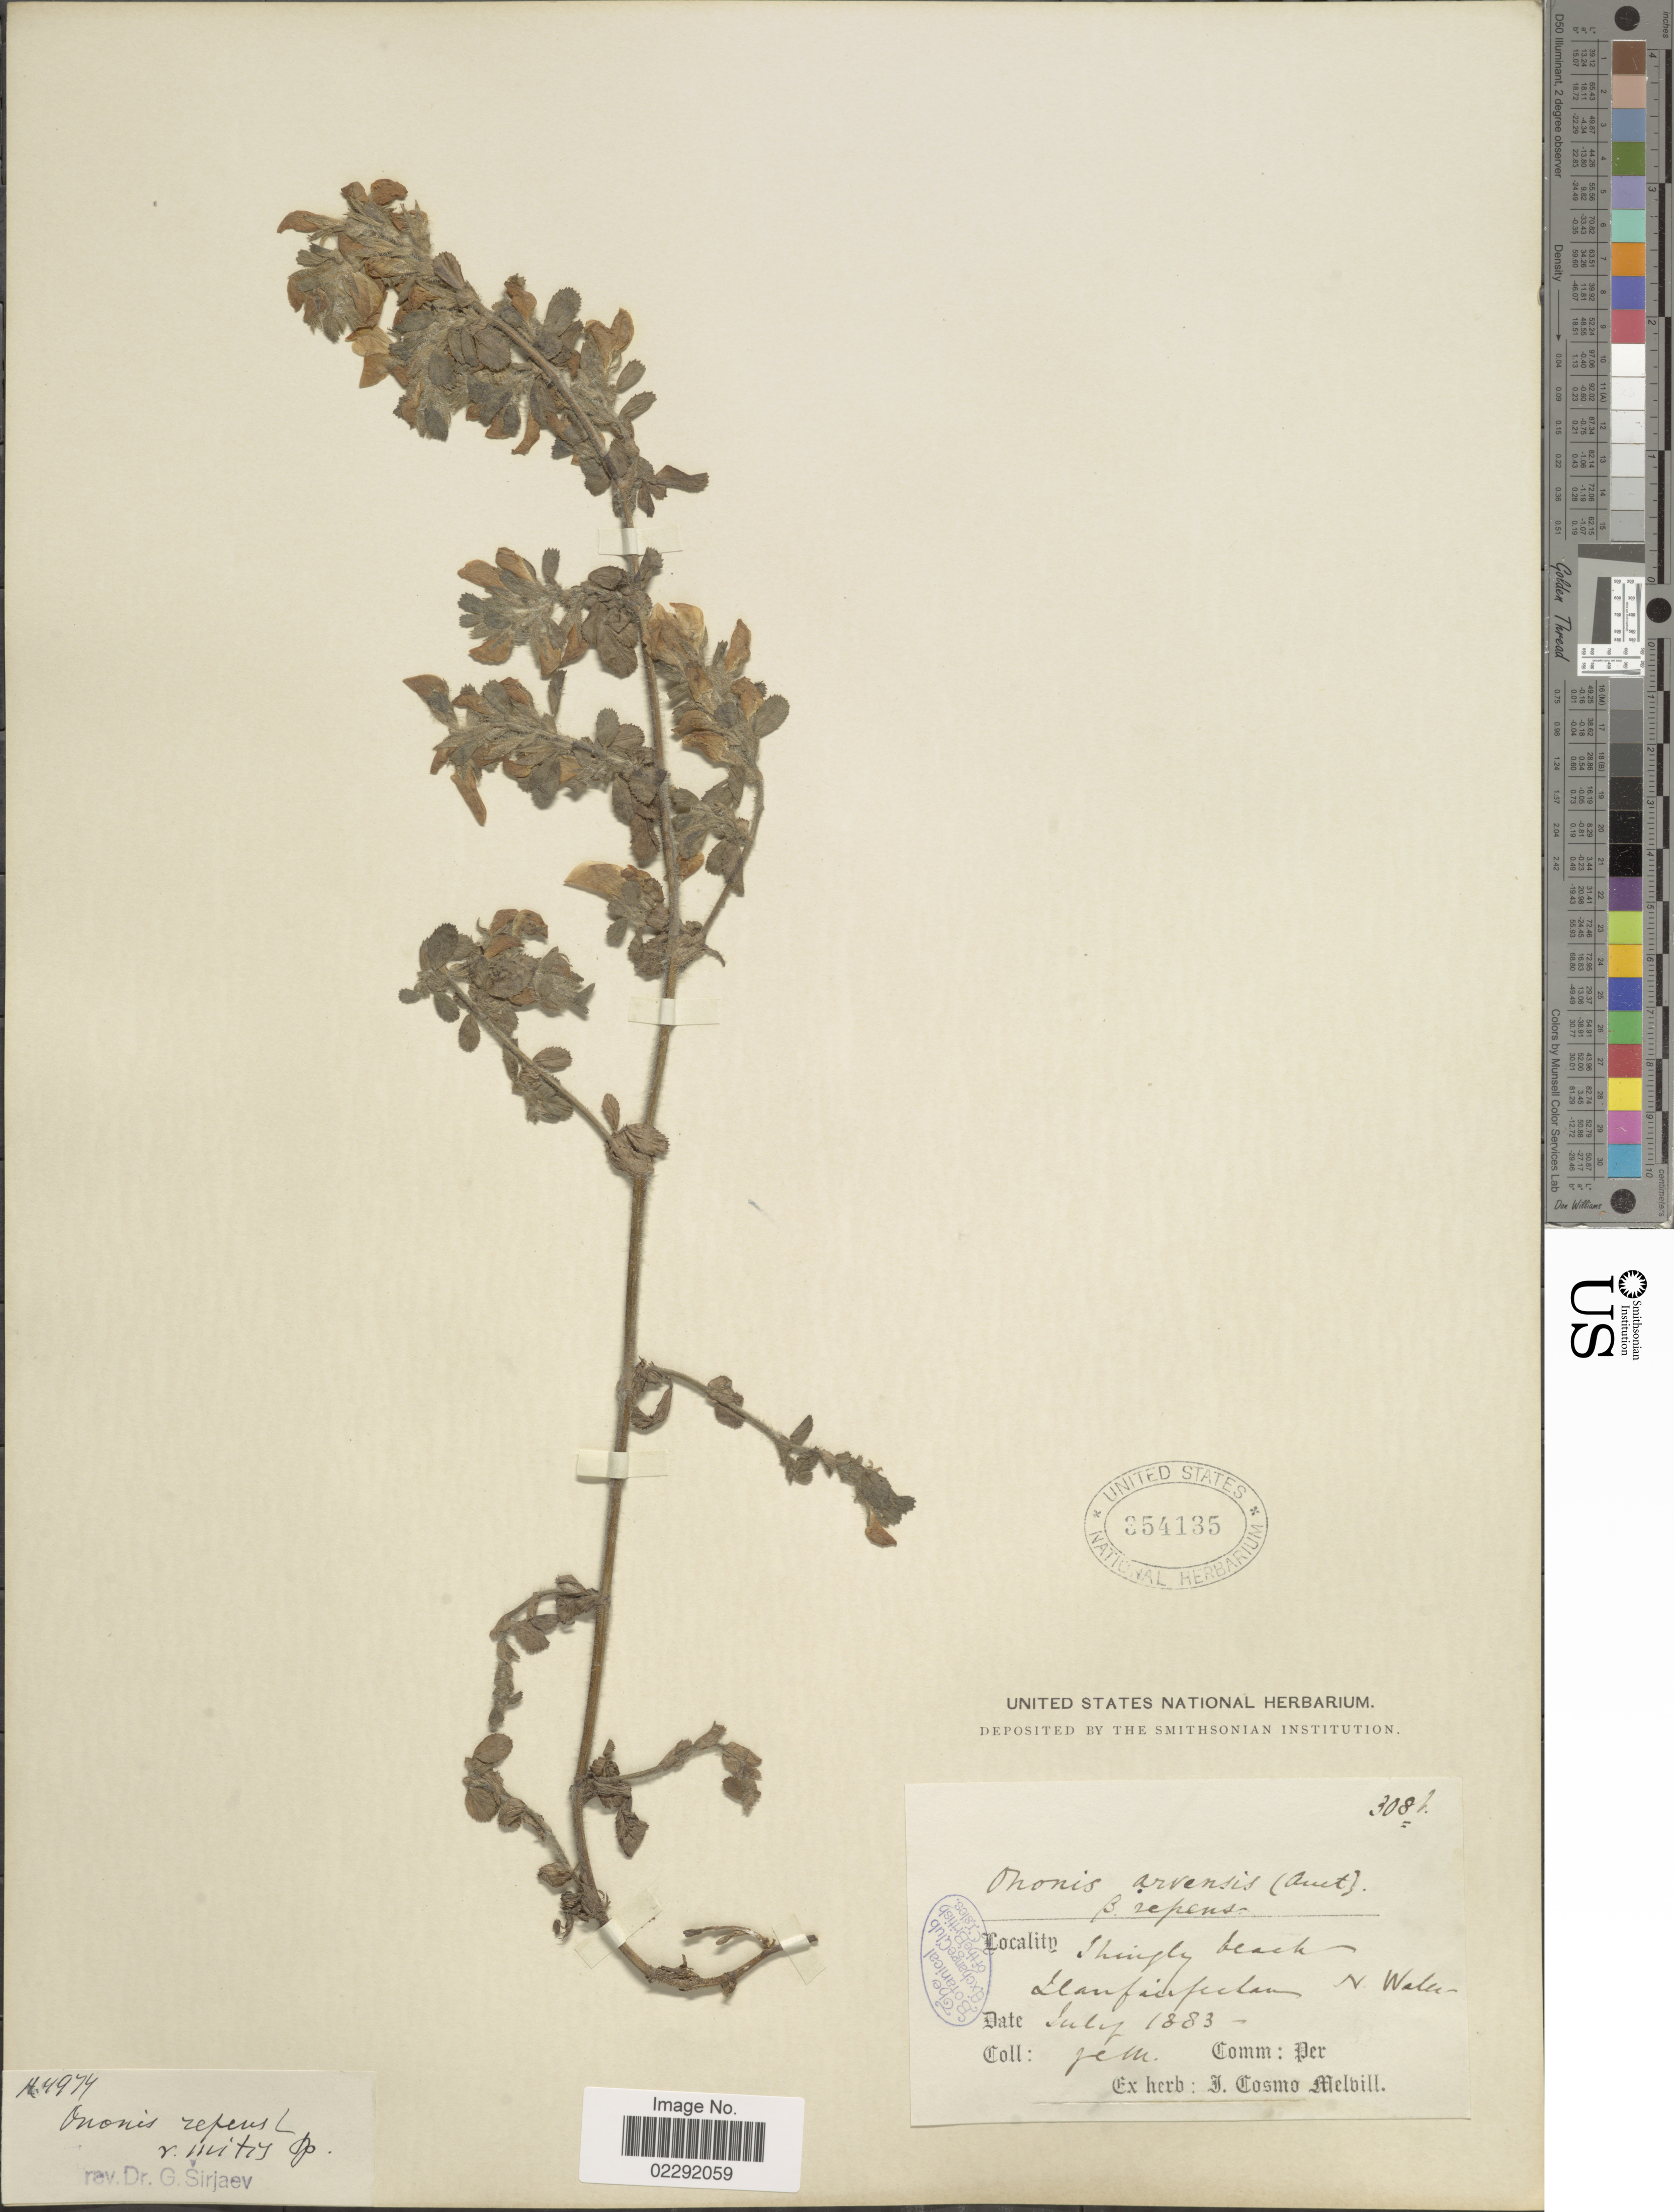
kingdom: Plantae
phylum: Tracheophyta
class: Magnoliopsida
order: Fabales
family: Fabaceae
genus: Ononis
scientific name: Ononis repens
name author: L.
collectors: J. Melbill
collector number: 308*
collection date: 1883-07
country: United Kingdom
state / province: Wales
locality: Shingly beach, Llanfairfechan N Water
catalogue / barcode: US 354135